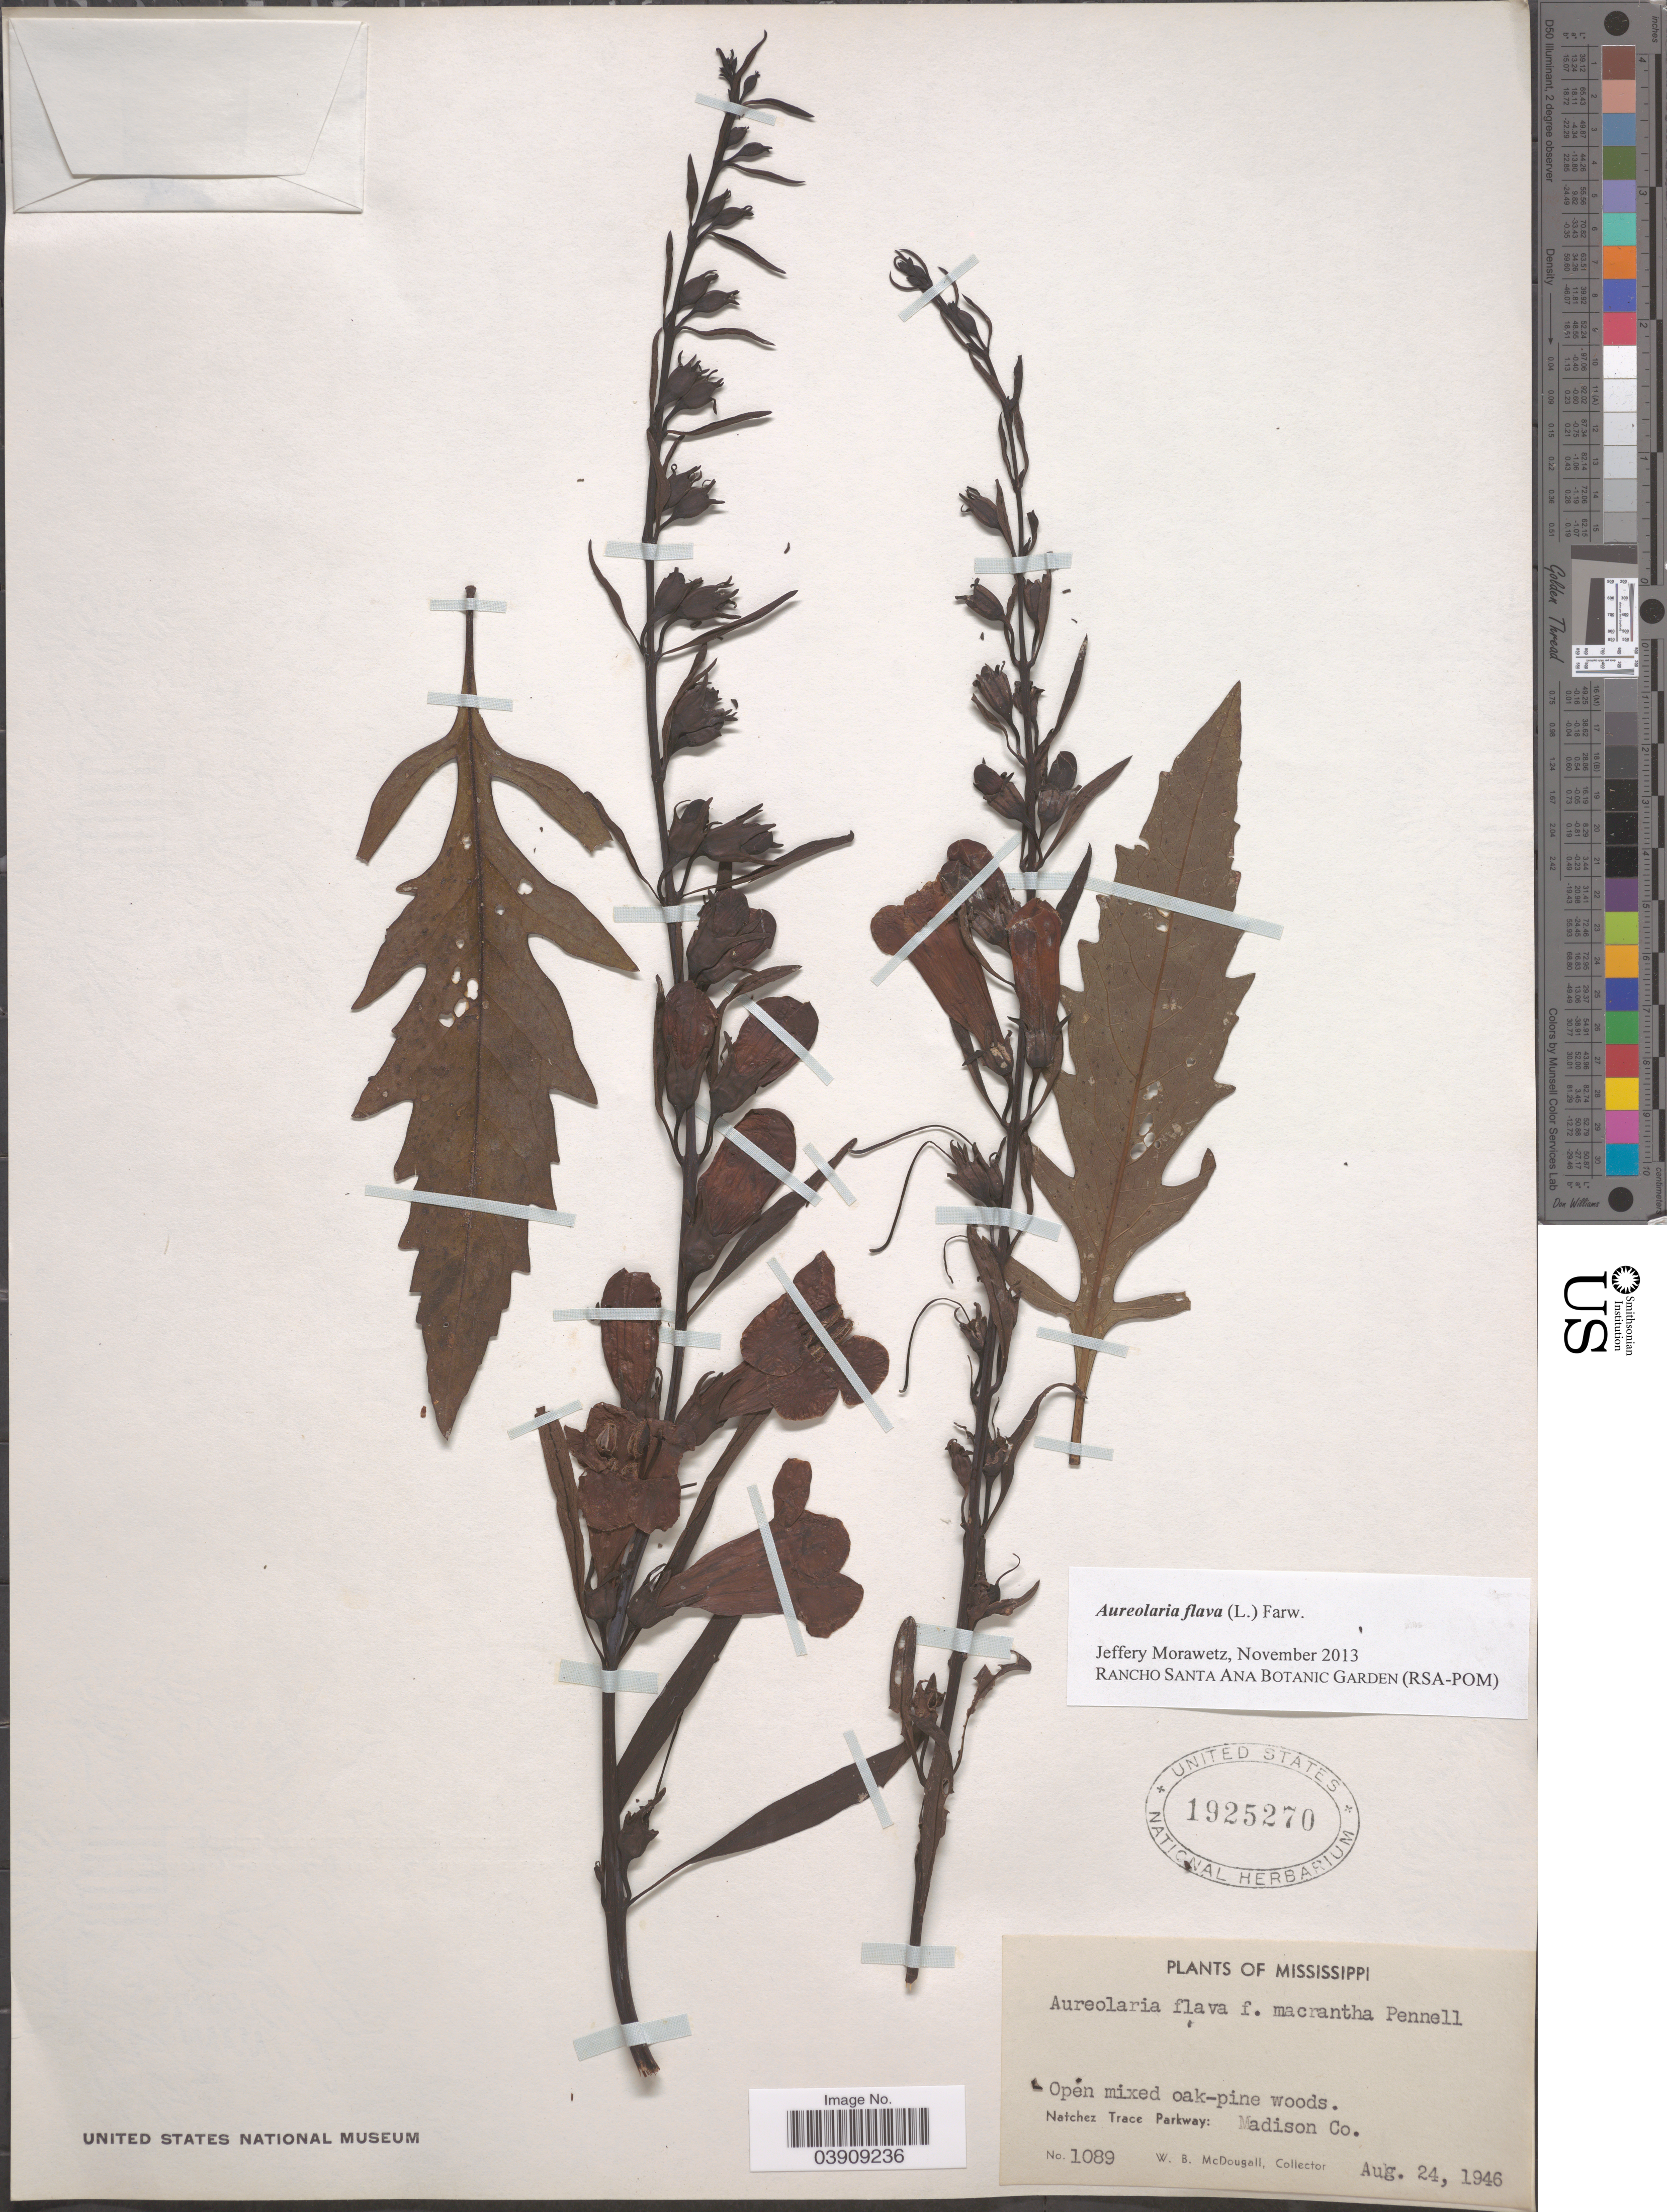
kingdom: Plantae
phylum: Tracheophyta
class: Magnoliopsida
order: Lamiales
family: Orobanchaceae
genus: Aureolaria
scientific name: Aureolaria flava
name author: (L.) Farw.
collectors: W. B. McDougall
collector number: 1089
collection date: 1946-08-24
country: United States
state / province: Mississippi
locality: Natchez Trace Parkway: Madison Co.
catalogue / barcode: US 1925270